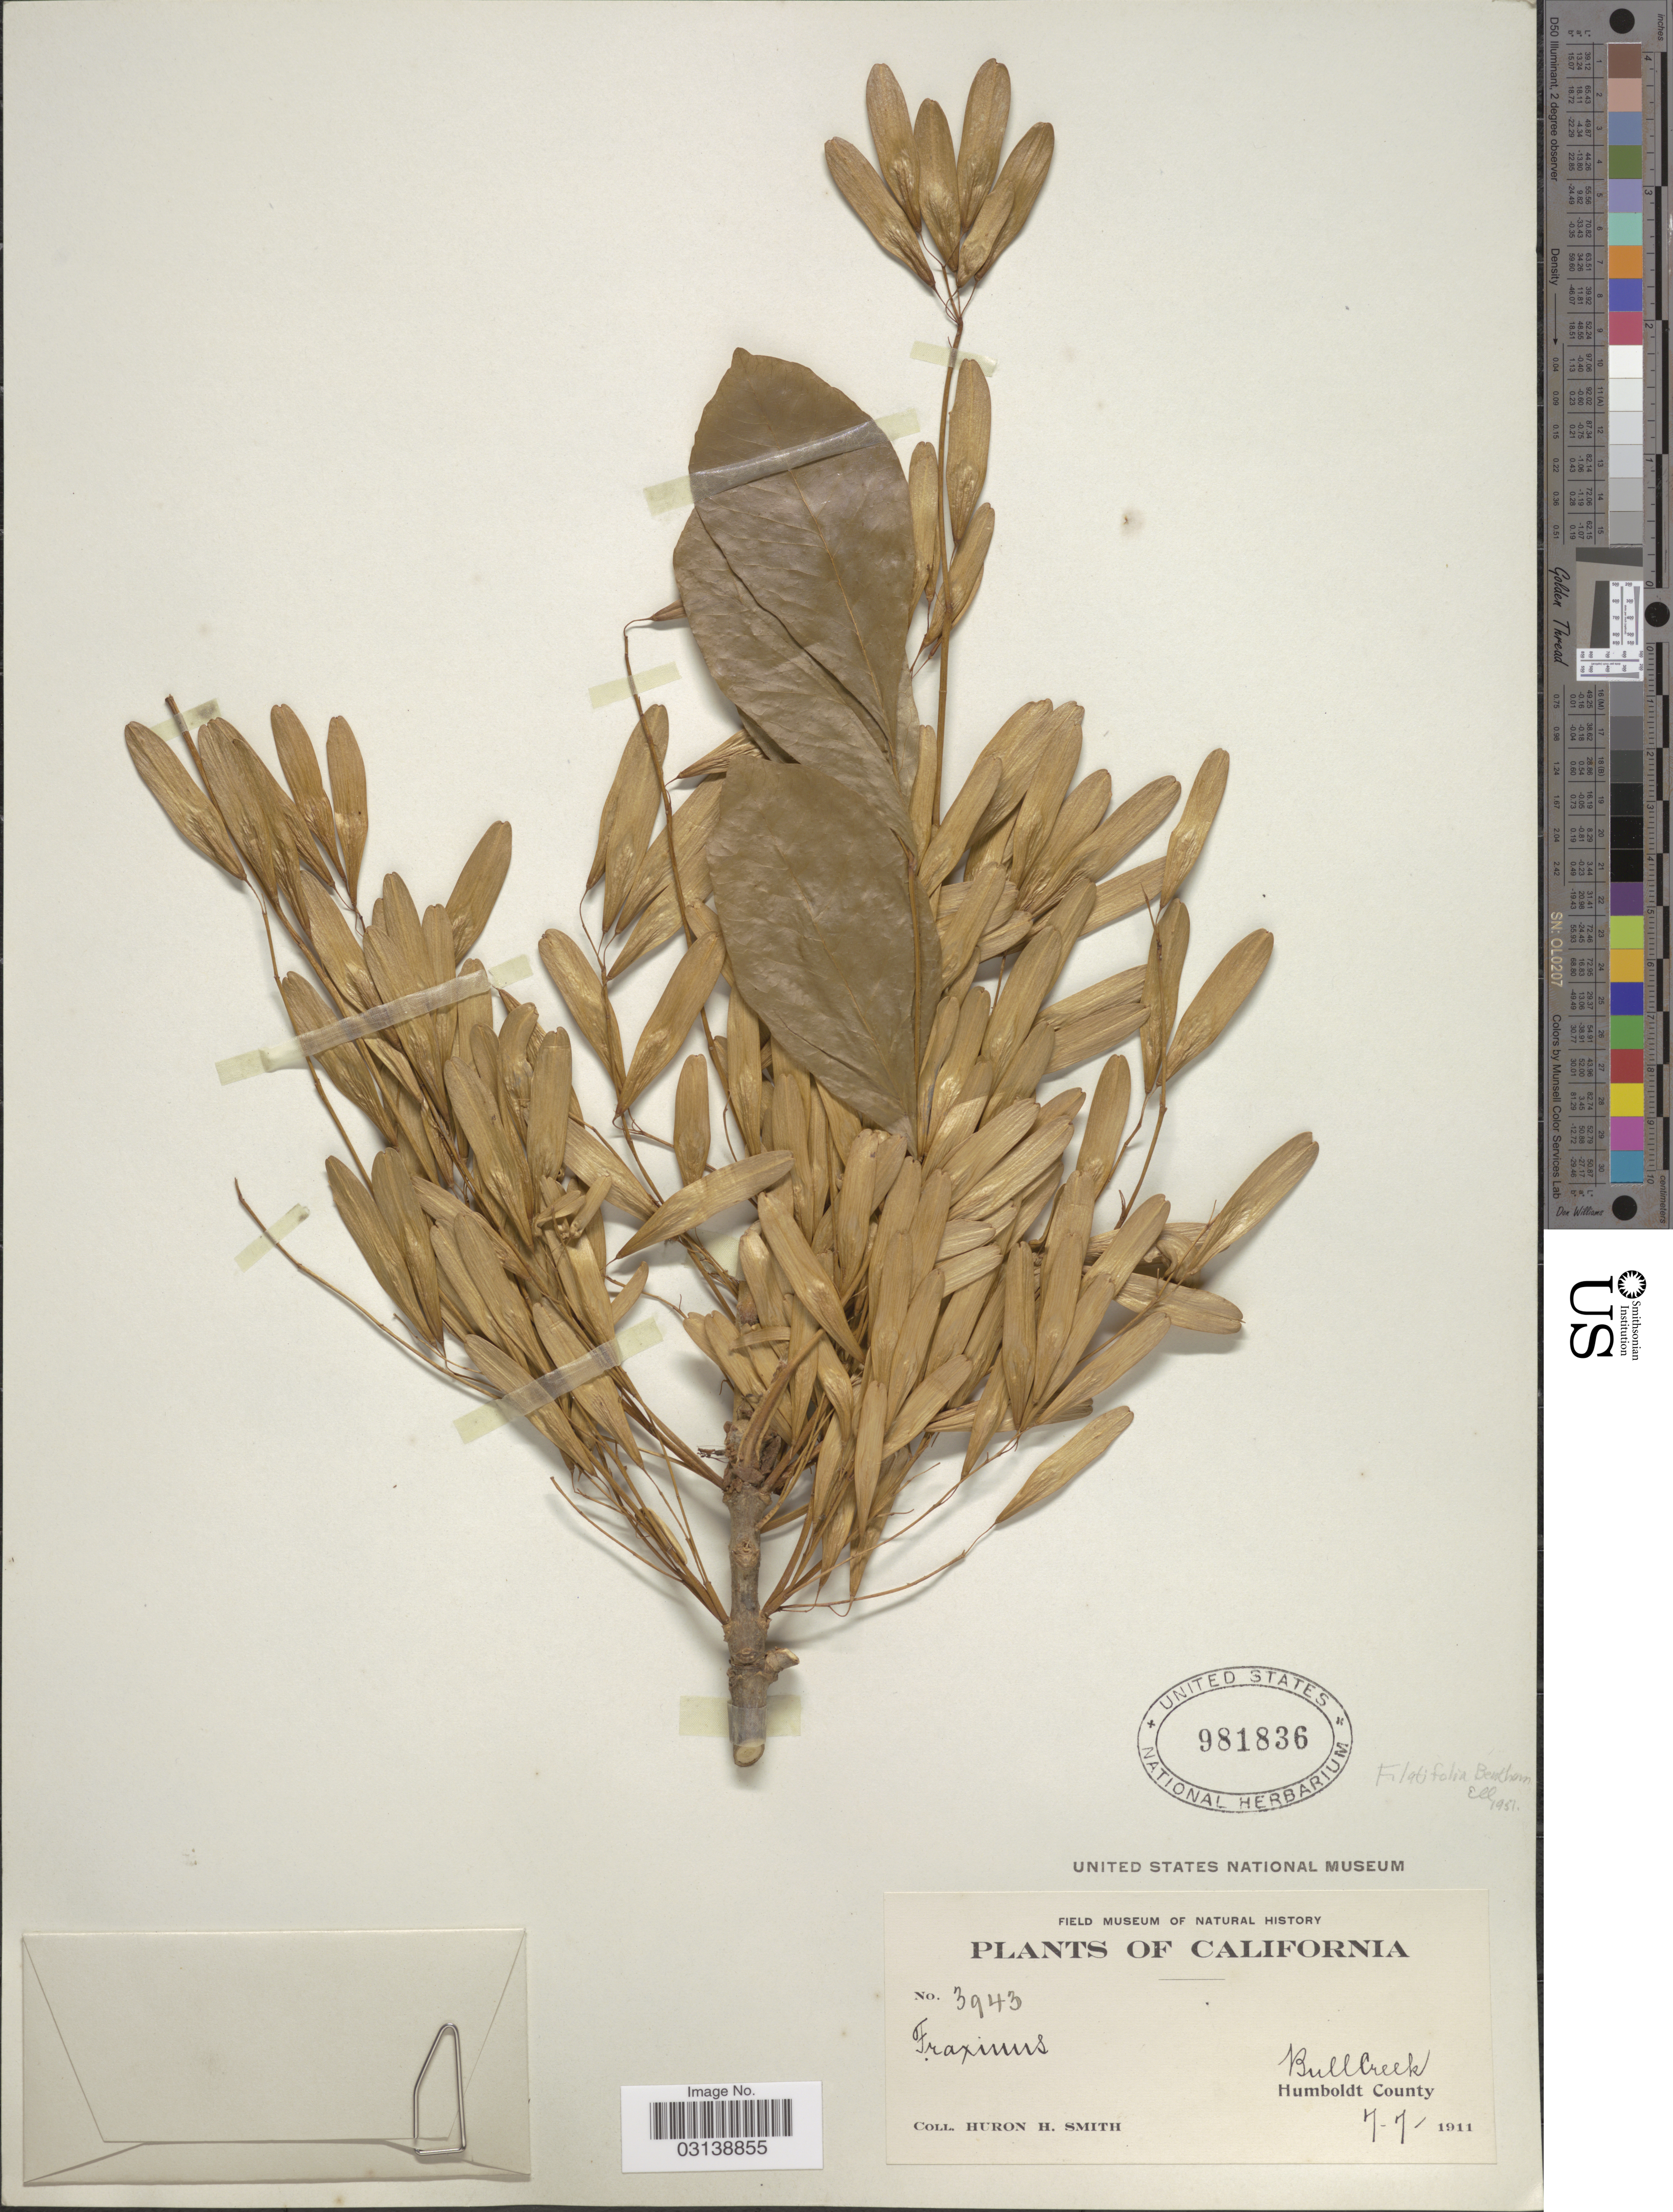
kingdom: Plantae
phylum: Tracheophyta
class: Magnoliopsida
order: Lamiales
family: Oleaceae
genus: Fraxinus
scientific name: Fraxinus latifolia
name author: Benth.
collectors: Huron H. Smith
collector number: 3943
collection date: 1911-07-07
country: United States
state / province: California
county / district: Humboldt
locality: Bull Creek, Humboldt County.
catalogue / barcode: US 981836